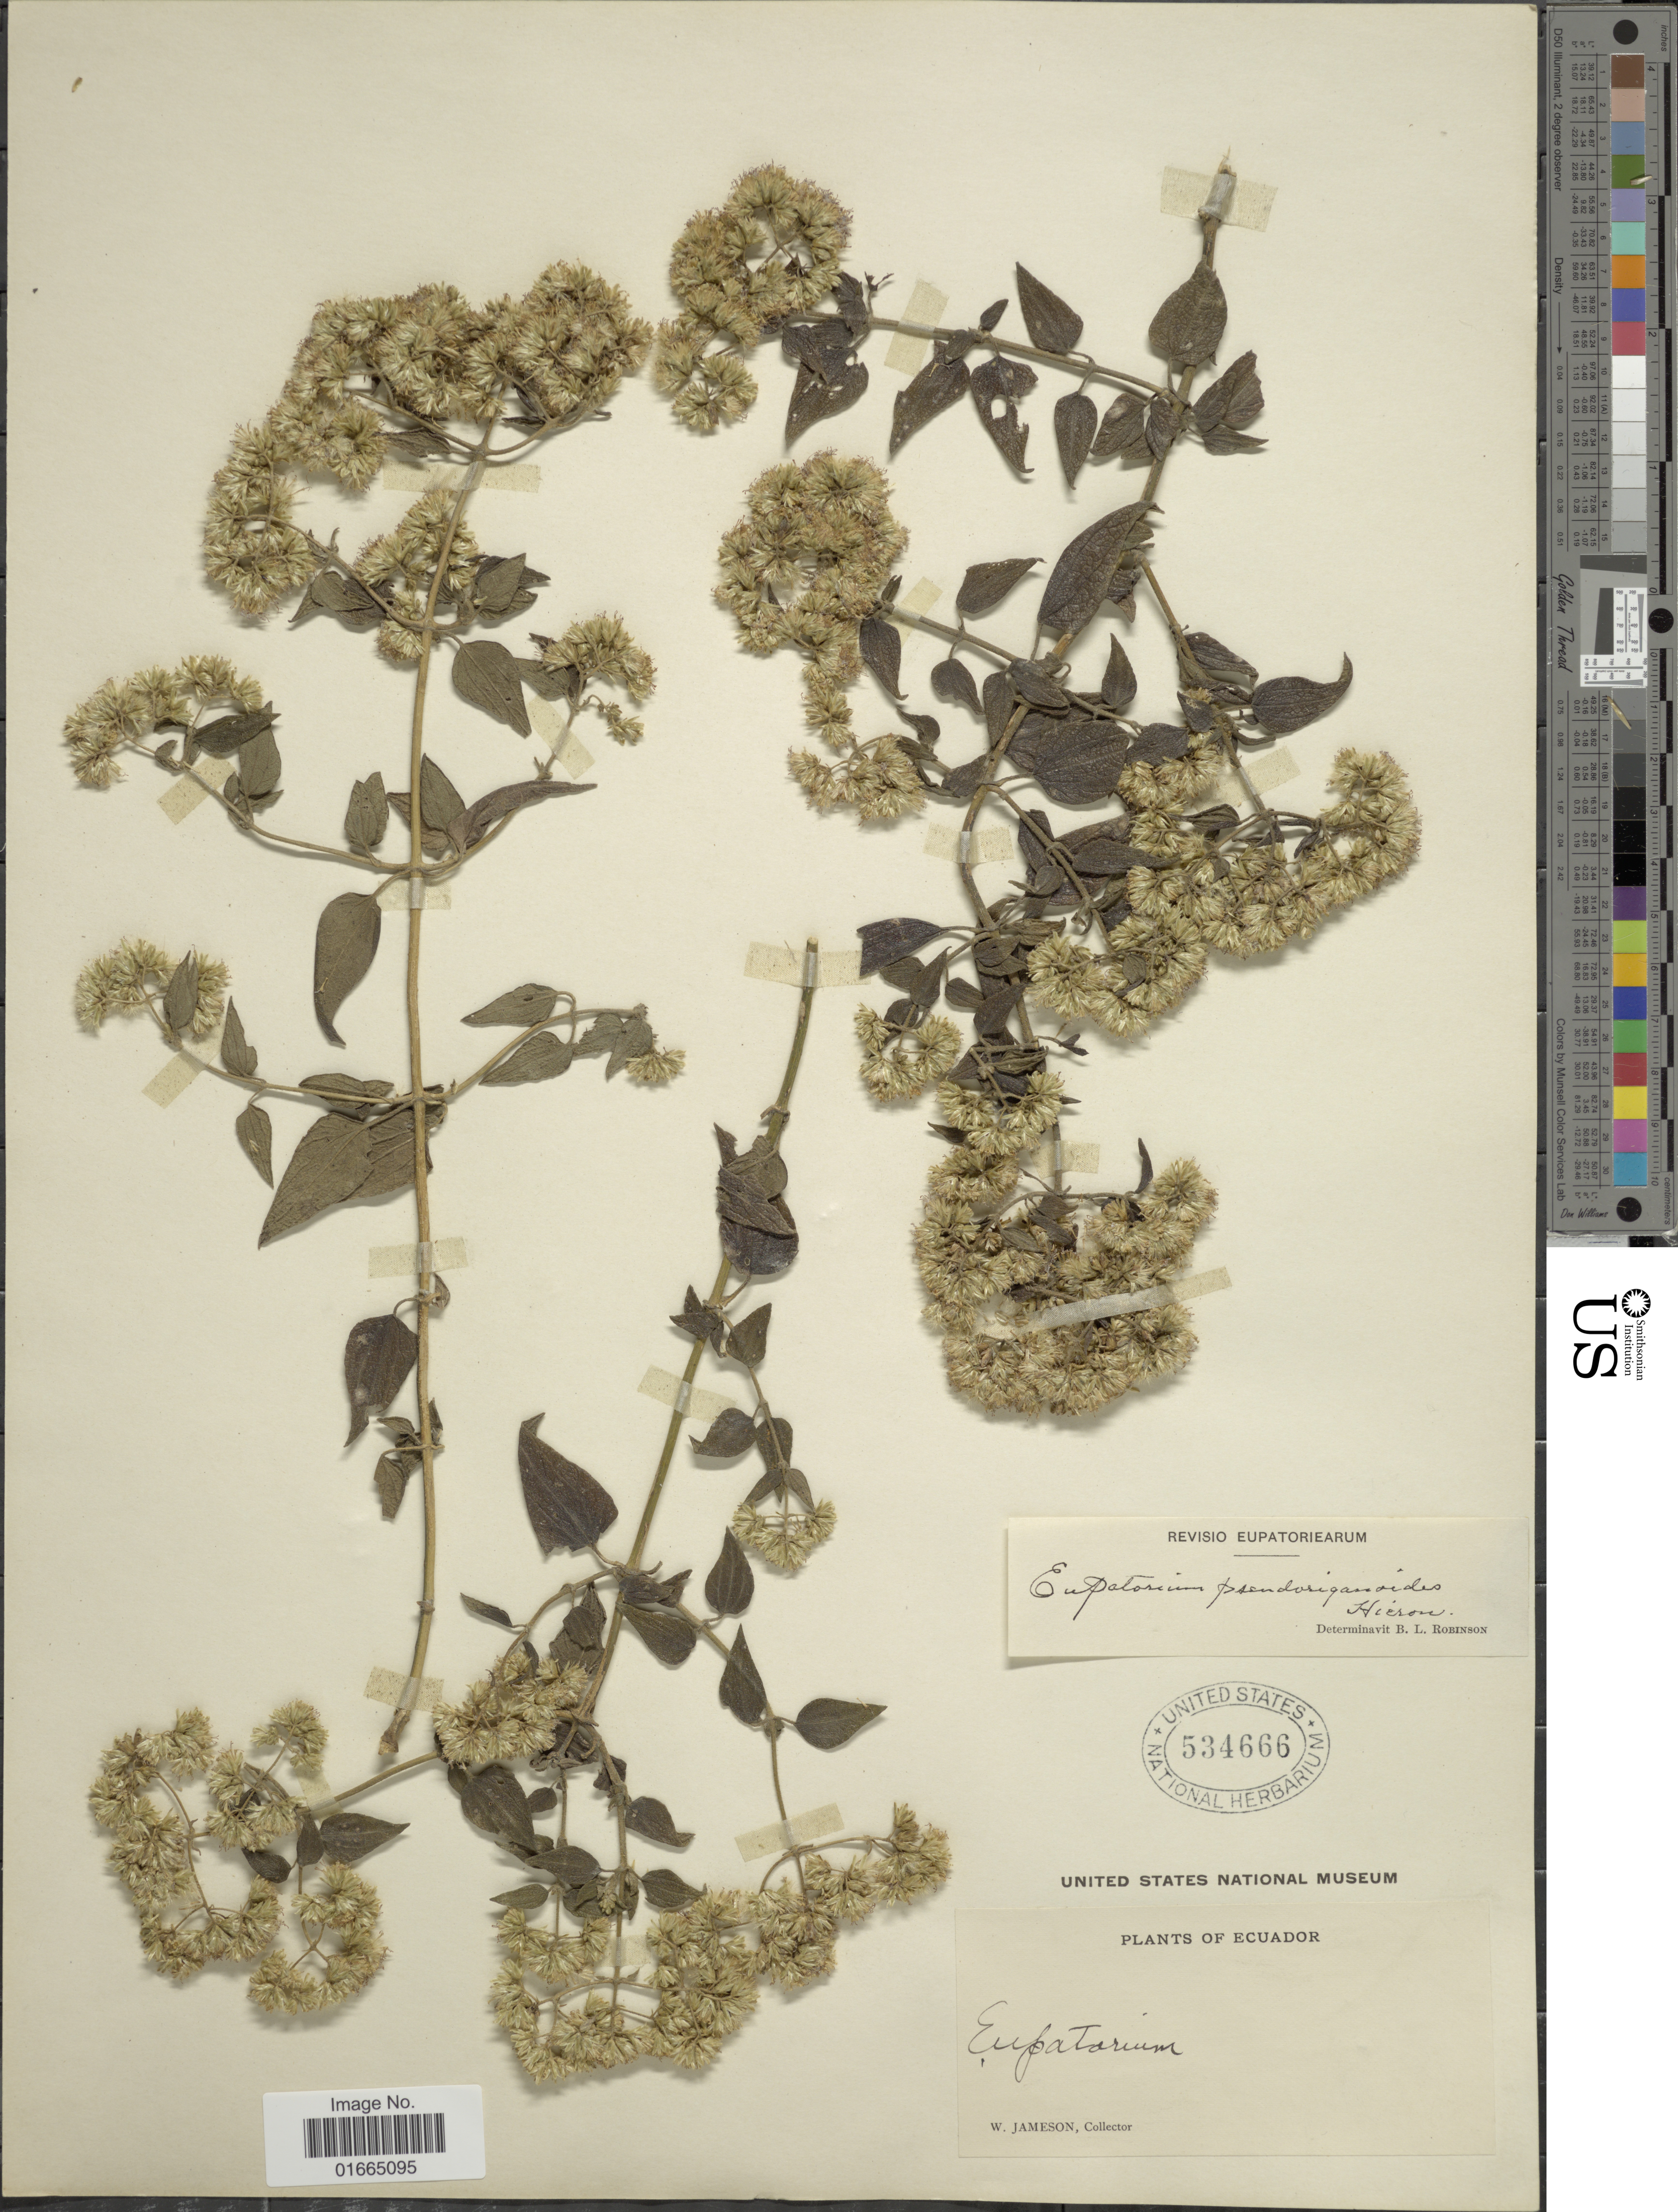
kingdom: Plantae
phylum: Tracheophyta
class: Magnoliopsida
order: Asterales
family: Asteraceae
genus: Cronquistianthus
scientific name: Cronquistianthus pseudoriganoides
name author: (Hieron.) R.M. King & H. Rob.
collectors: W. Jameson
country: Ecuador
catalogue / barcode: US 534666